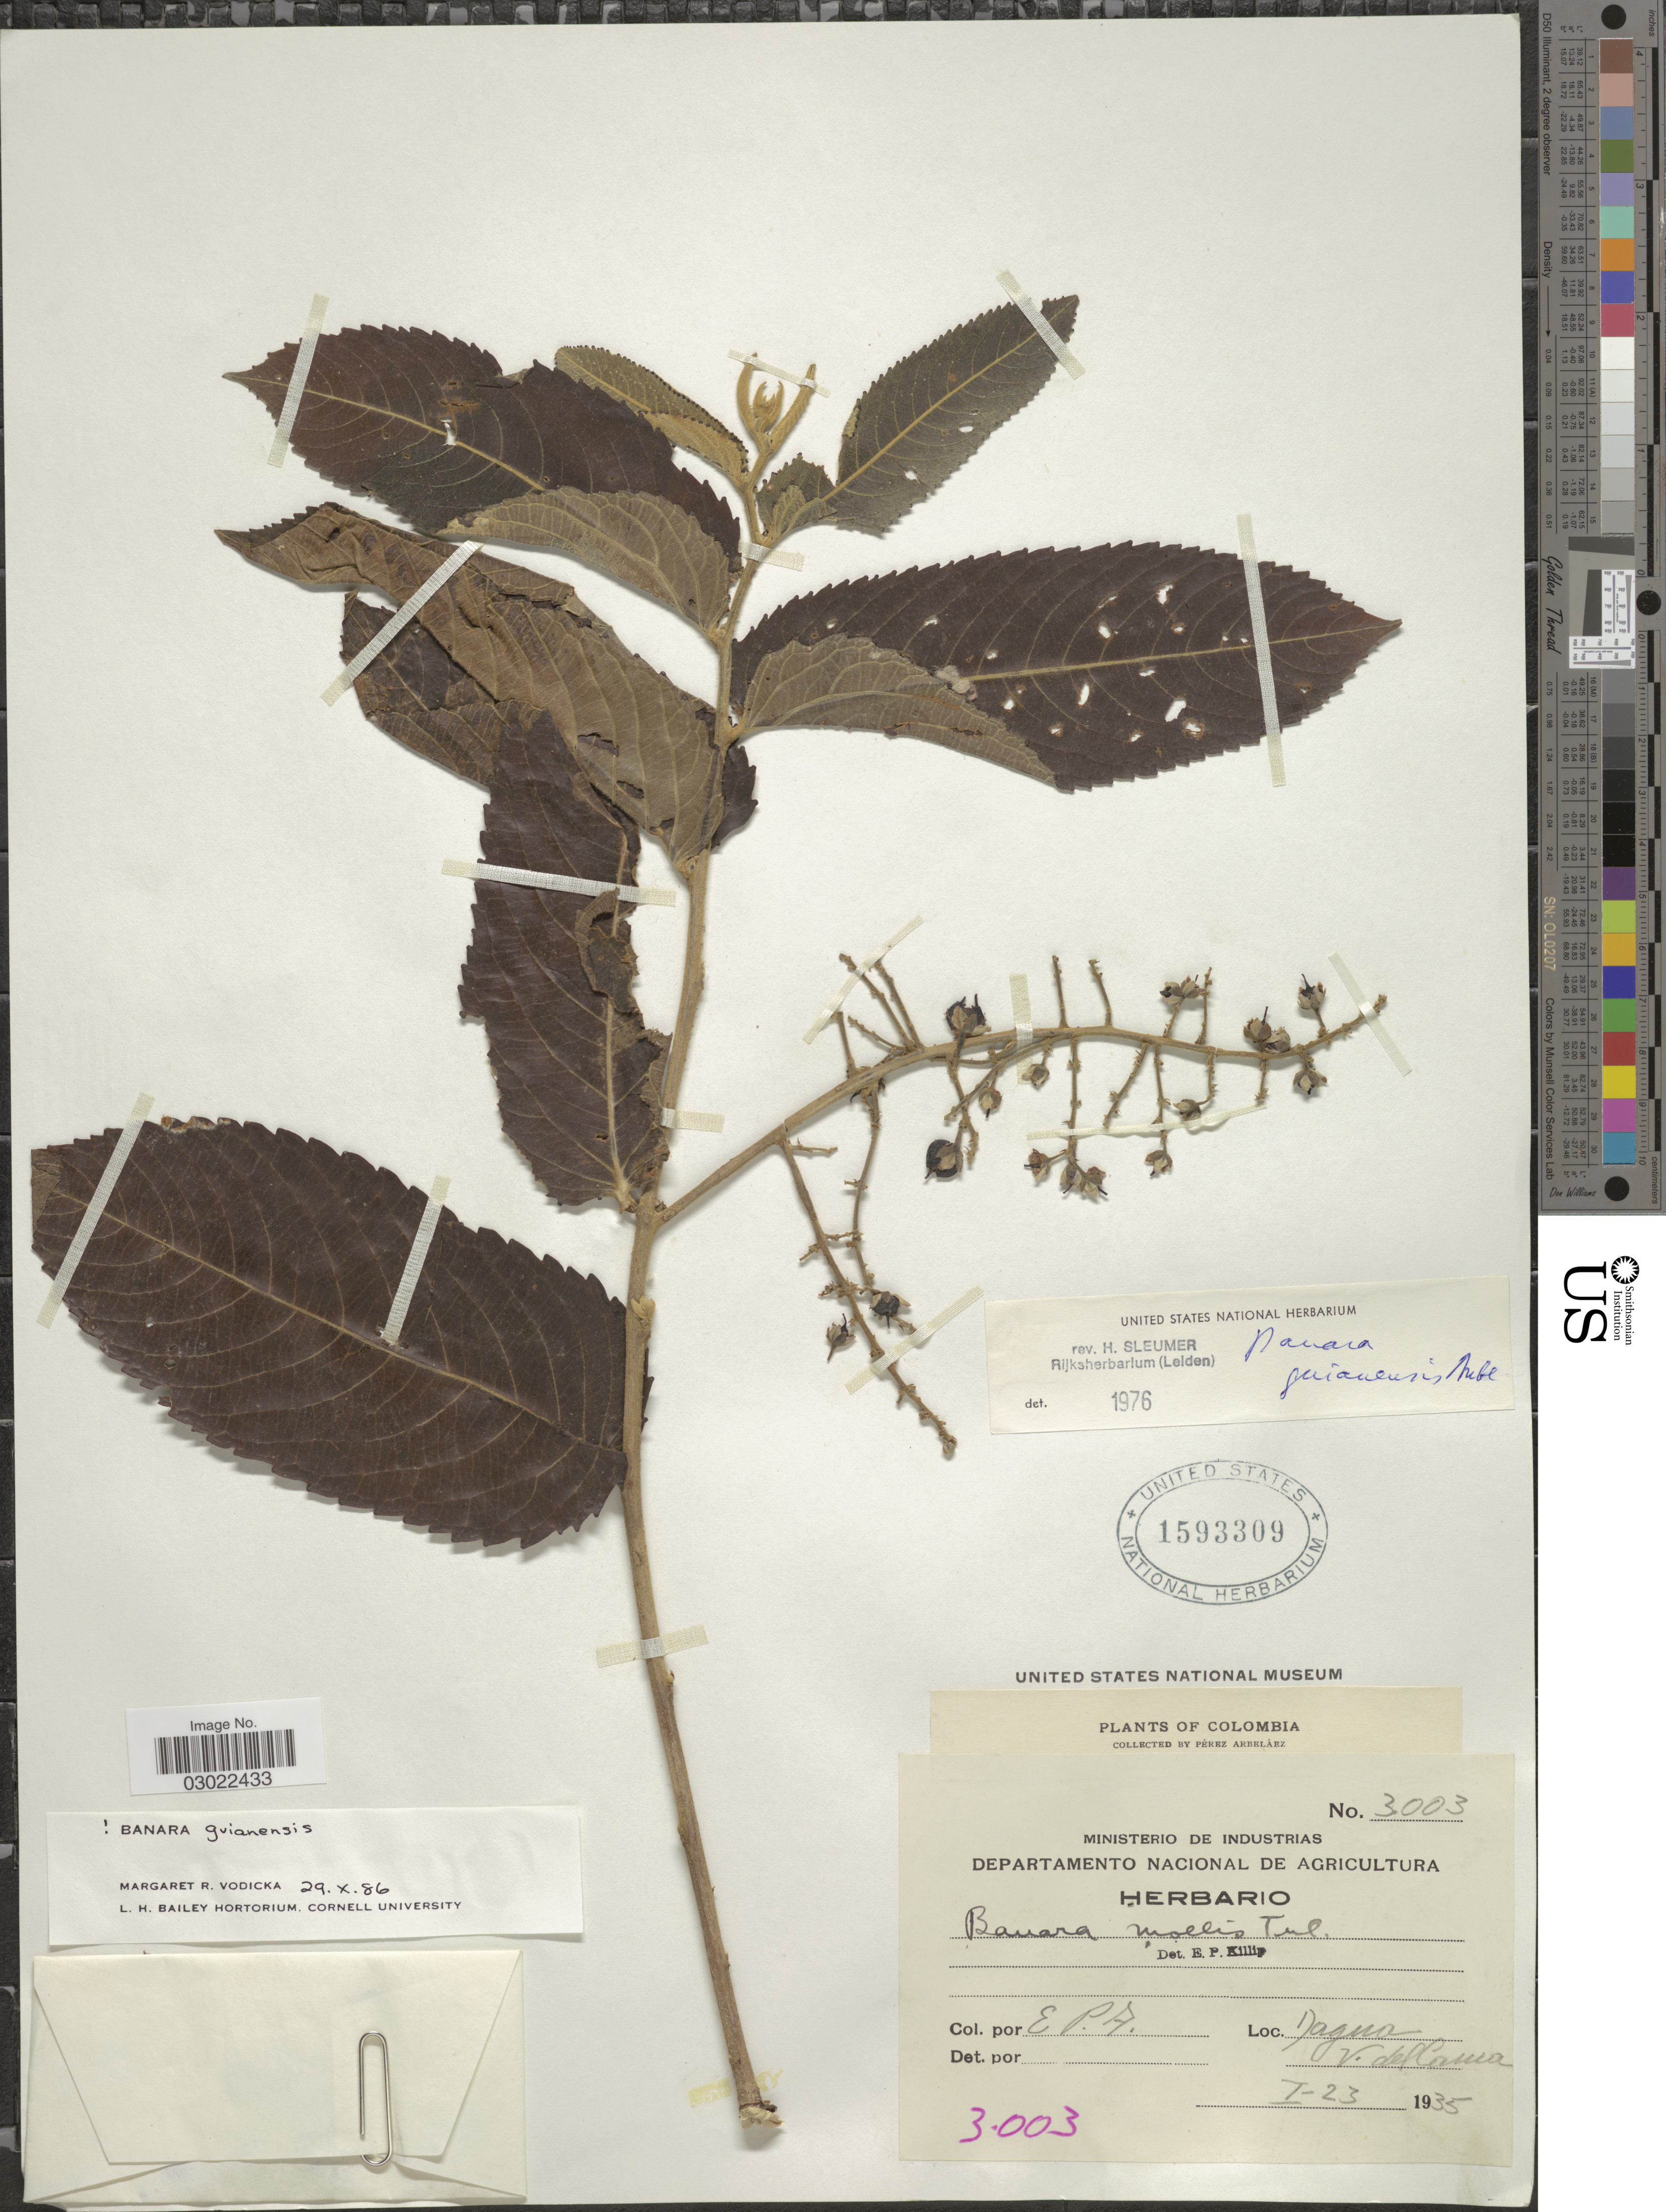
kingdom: Plantae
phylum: Tracheophyta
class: Magnoliopsida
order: Malpighiales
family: Salicaceae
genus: Banara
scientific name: Banara guianensis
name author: Aubl.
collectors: E. Pérez Arbeláez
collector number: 3003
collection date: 1935-01-23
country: Colombia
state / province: Valle del Cauca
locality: Jagua. V. del Cauca.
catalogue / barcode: US 1593309